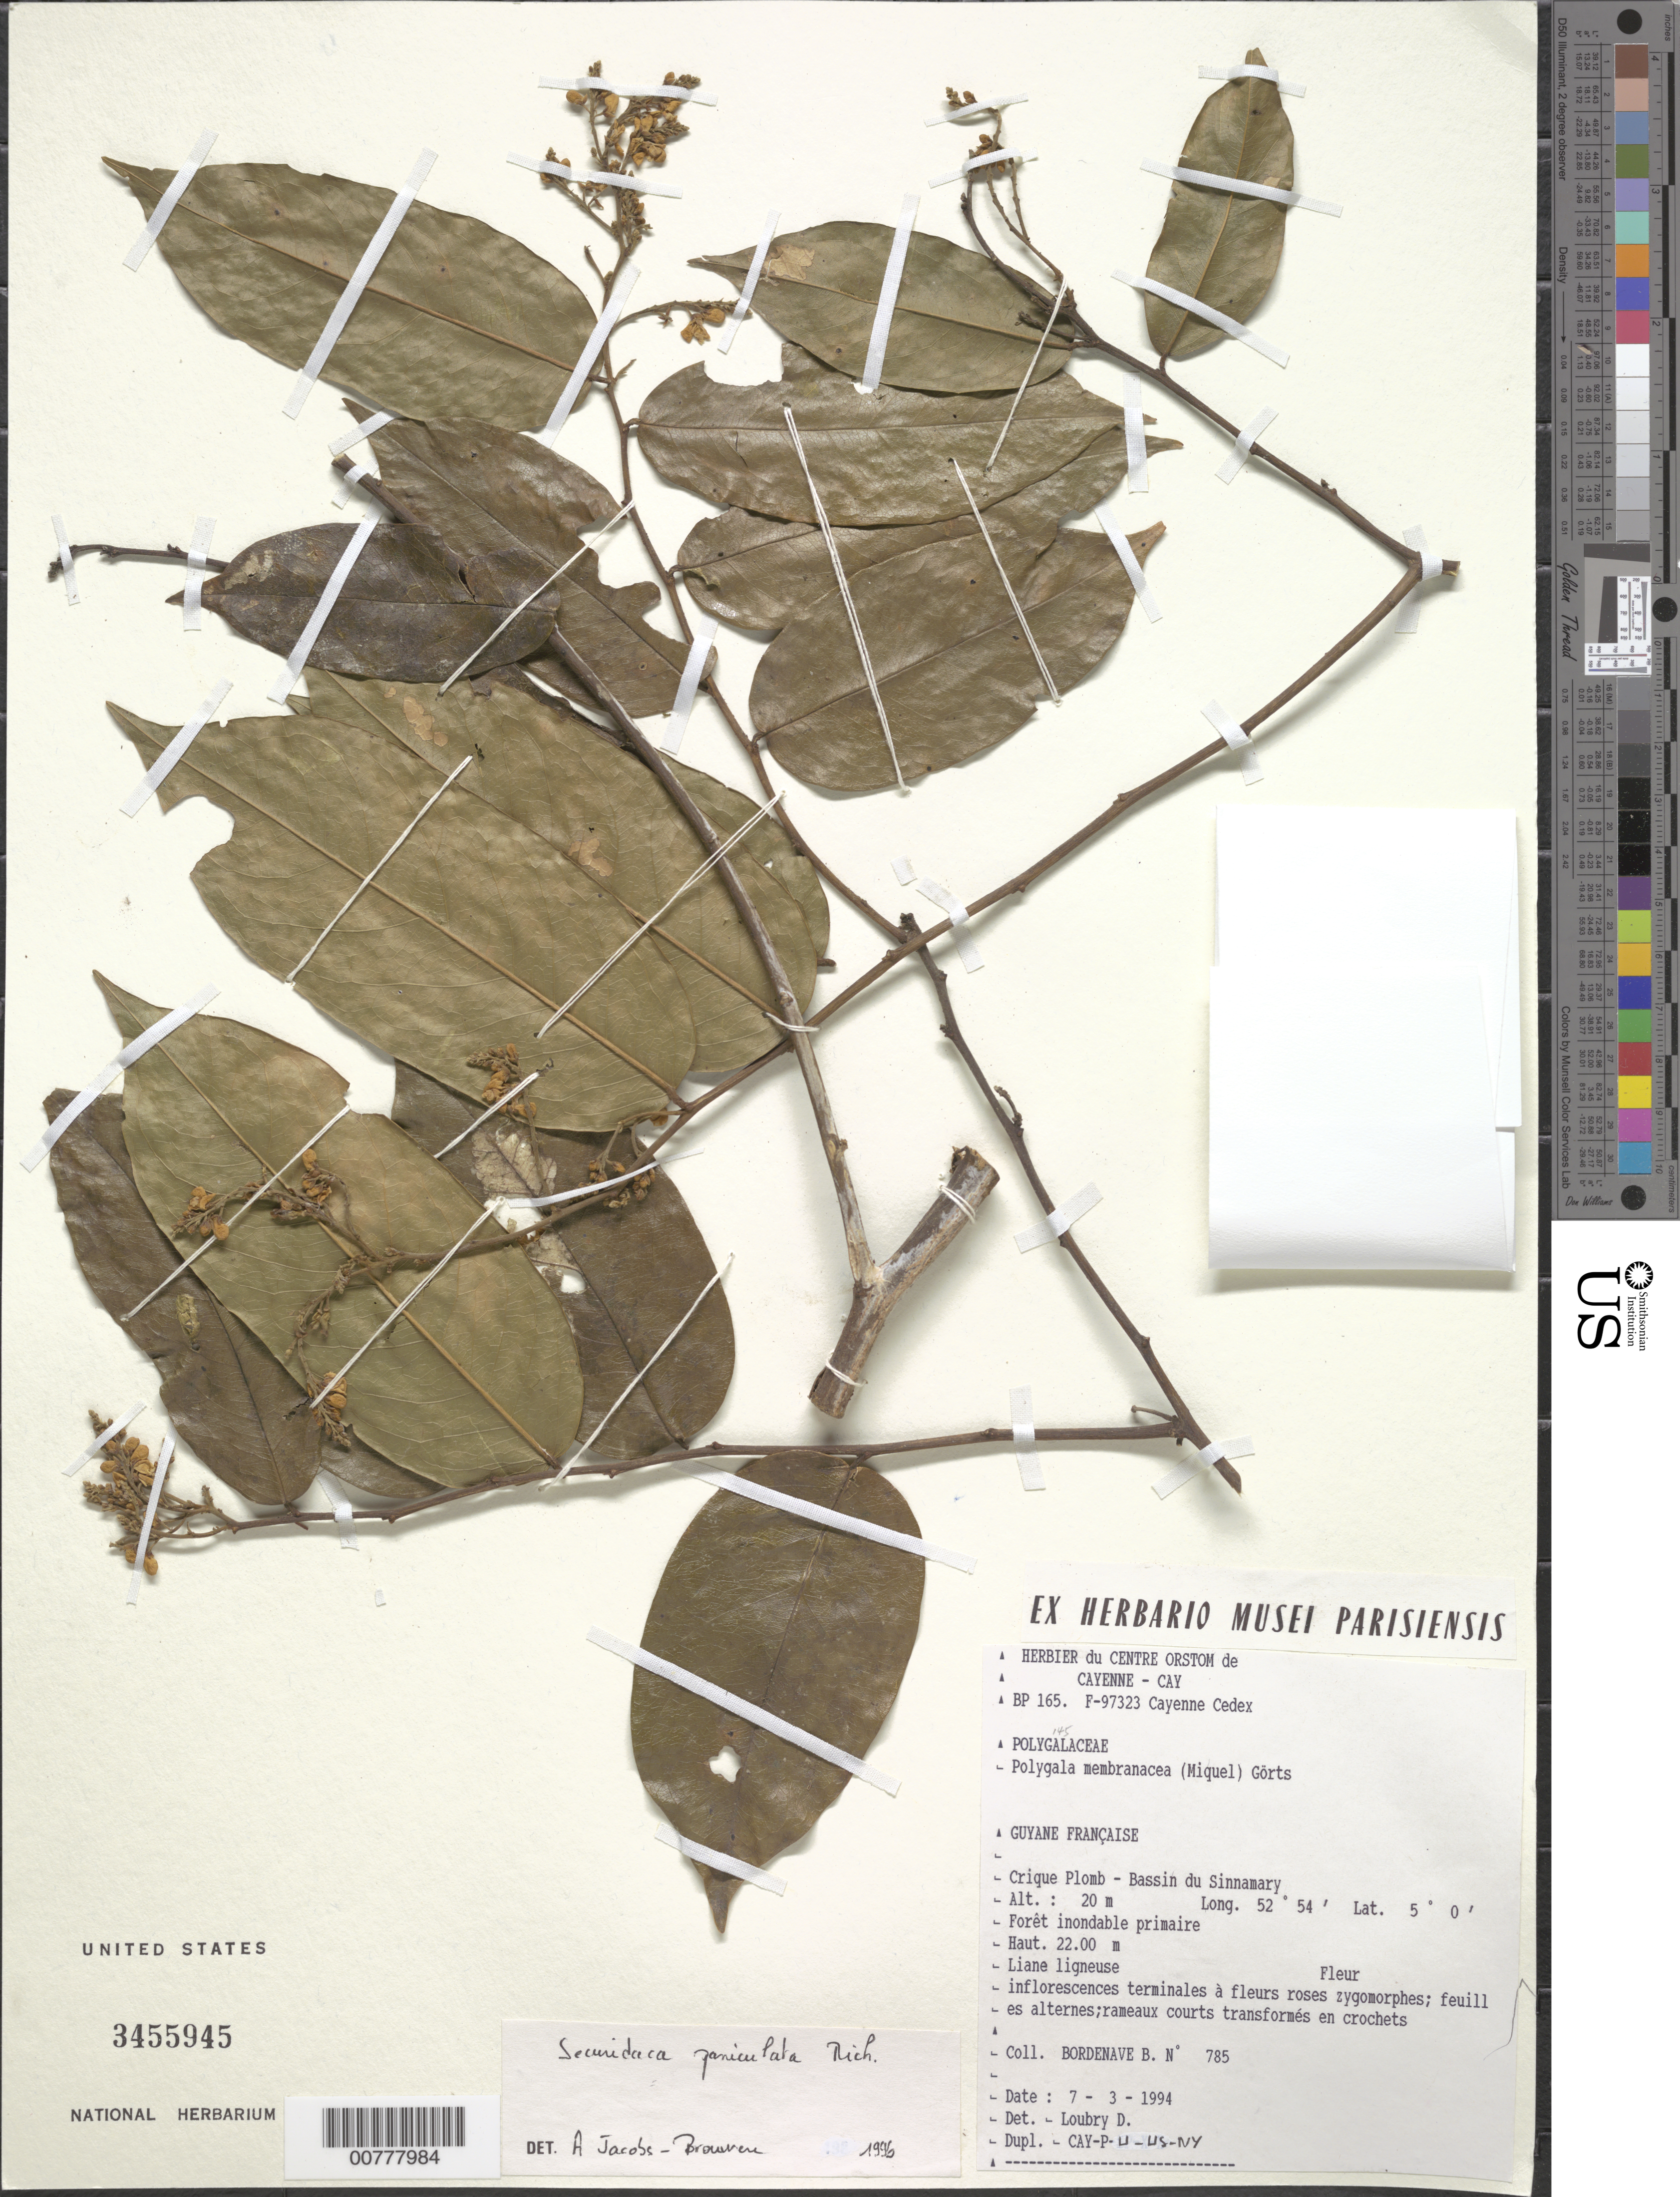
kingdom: Plantae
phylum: Tracheophyta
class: Magnoliopsida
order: Fabales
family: Polygalaceae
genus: Securidaca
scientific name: Securidaca paniculata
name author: Rich.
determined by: Jacobs-Brouwer, A.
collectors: B. Bordenave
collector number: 785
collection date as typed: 7-Mar-94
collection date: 1994-03-07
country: French Guiana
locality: Crique Plomb-Bassin du Sinnamary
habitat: Forêt inondable primaire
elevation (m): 20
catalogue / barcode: US 3455945